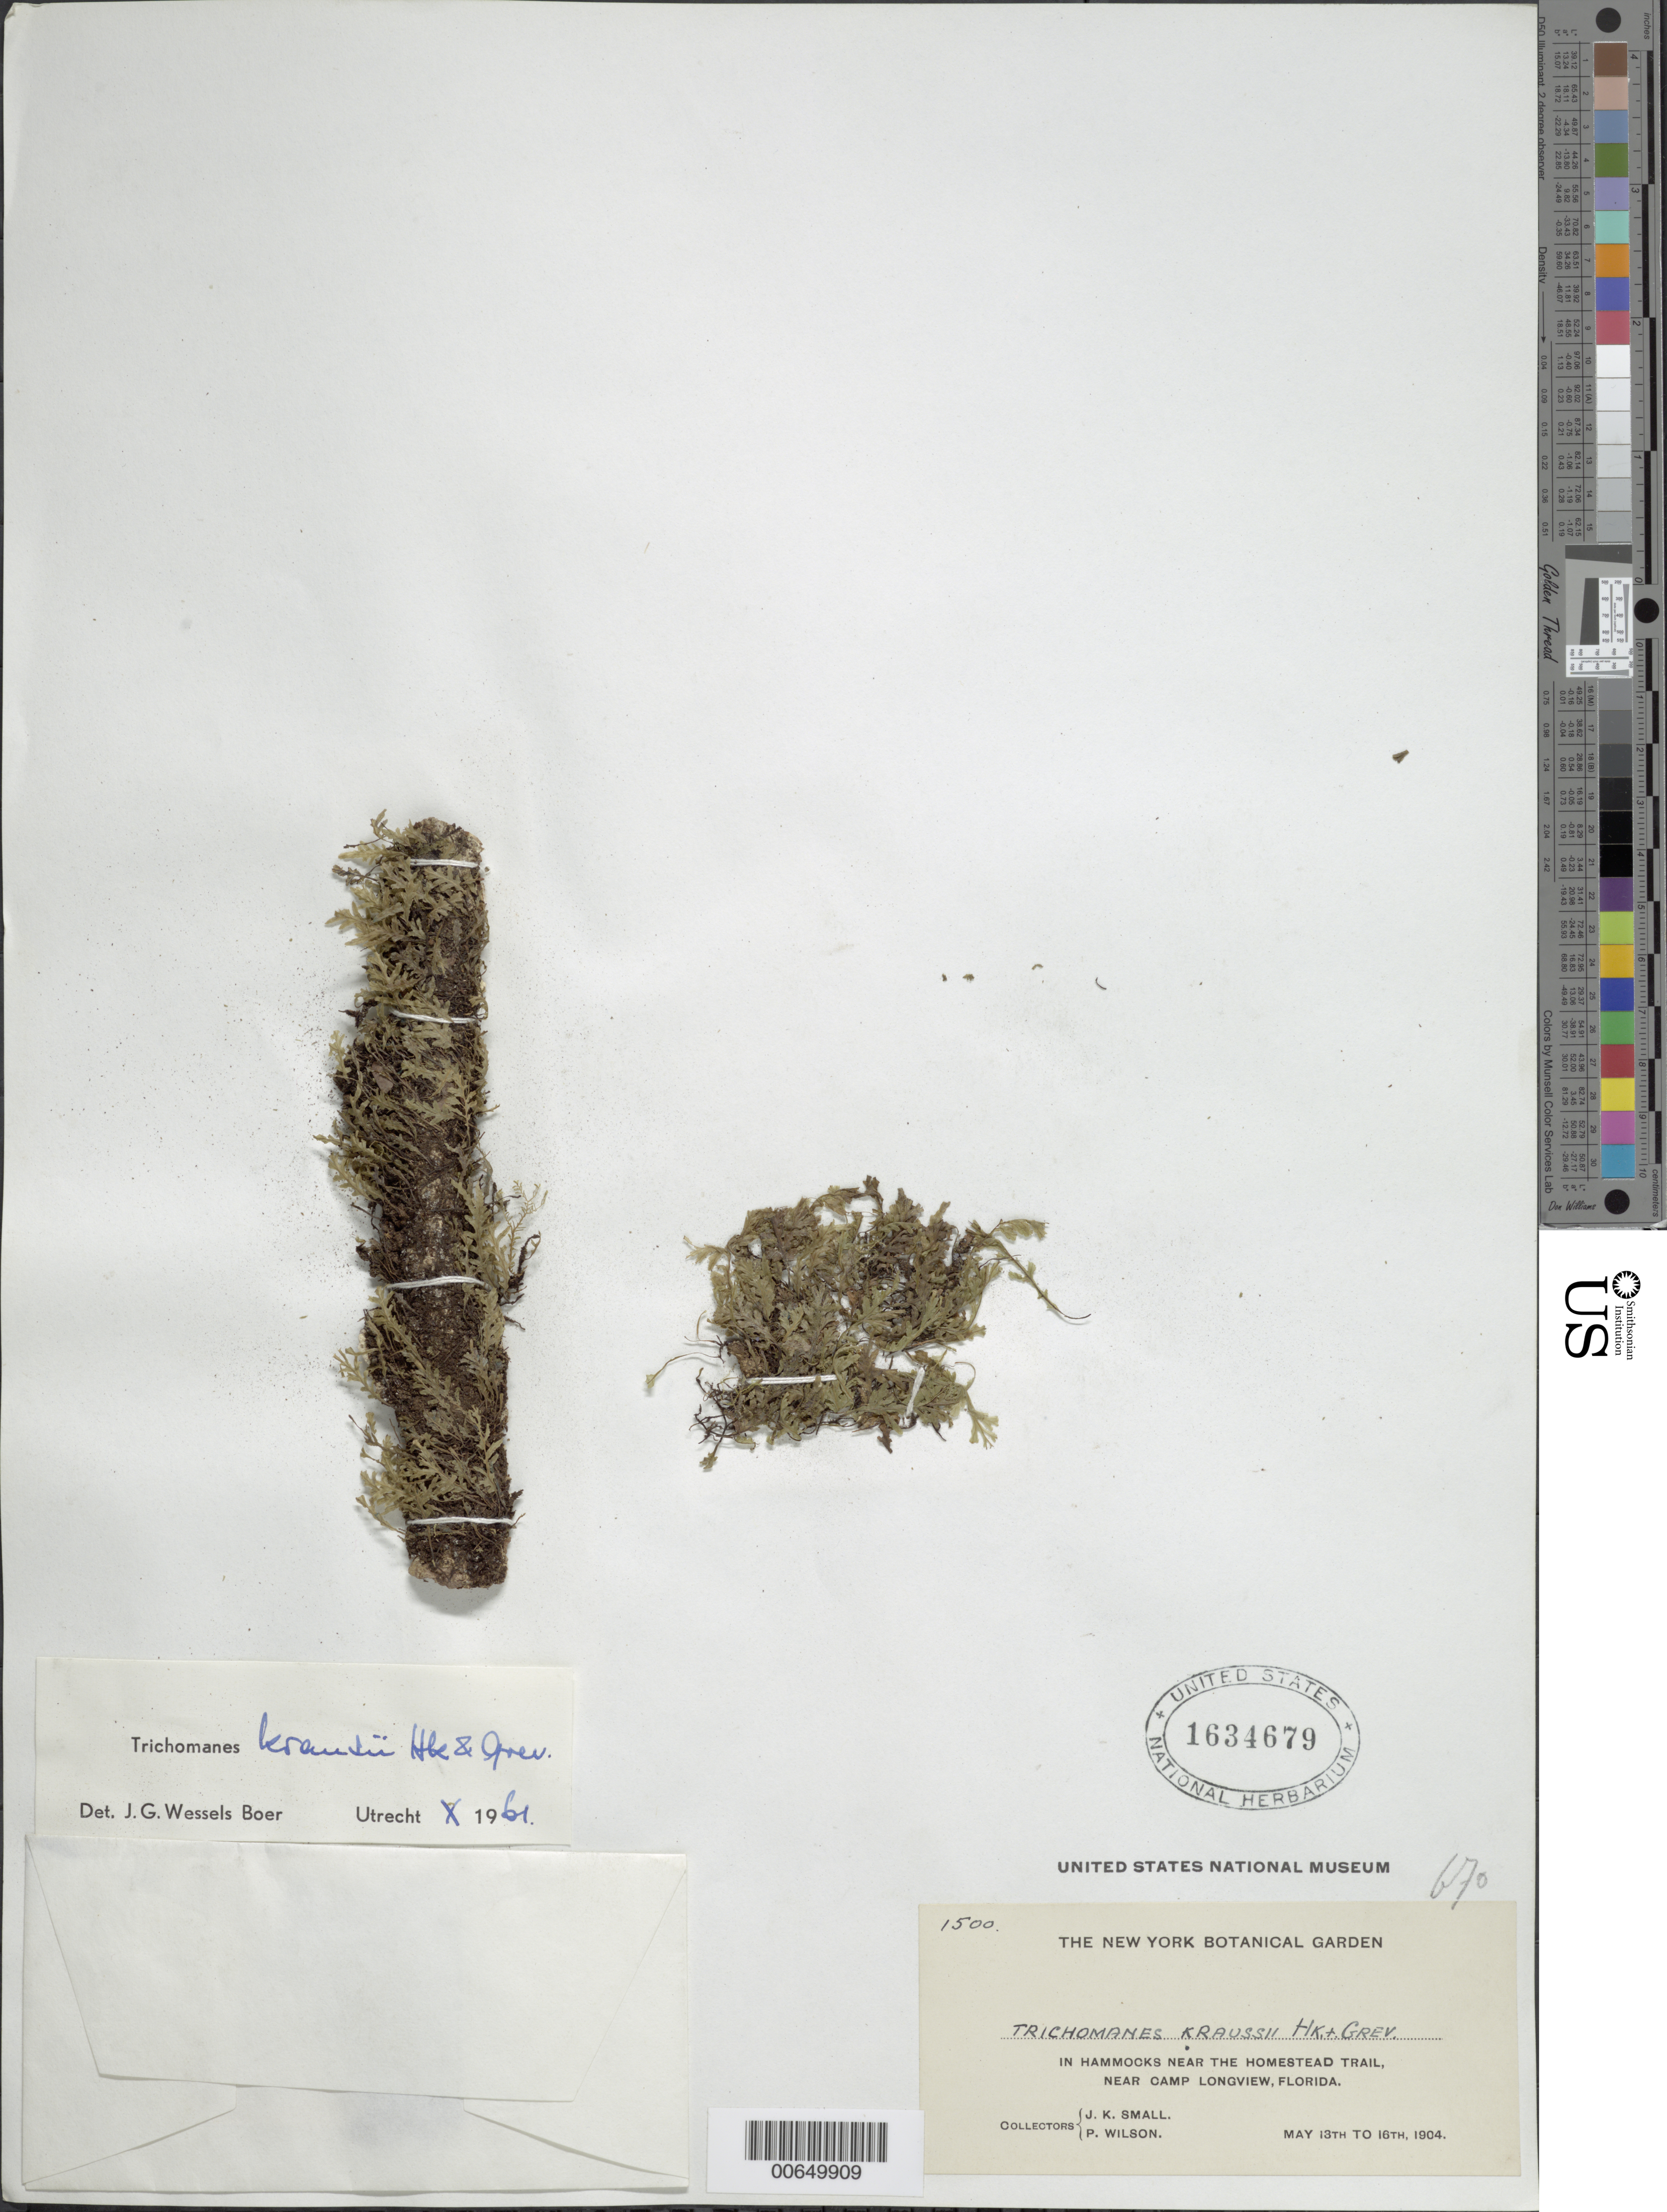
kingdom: Plantae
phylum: Tracheophyta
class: Polypodiopsida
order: Hymenophyllales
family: Hymenophyllaceae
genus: Didymoglossum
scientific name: Didymoglossum kraussii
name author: (Hook. & Grev.) C. Presl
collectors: J. K. Small & P. Wilson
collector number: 1500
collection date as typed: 13 May 1904 to 16 May 1904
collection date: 1904-05-13/1904-05-16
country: United States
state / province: Florida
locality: Near the Homestead trail, near Camp Longview.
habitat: In hammocks.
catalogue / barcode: US 1634679